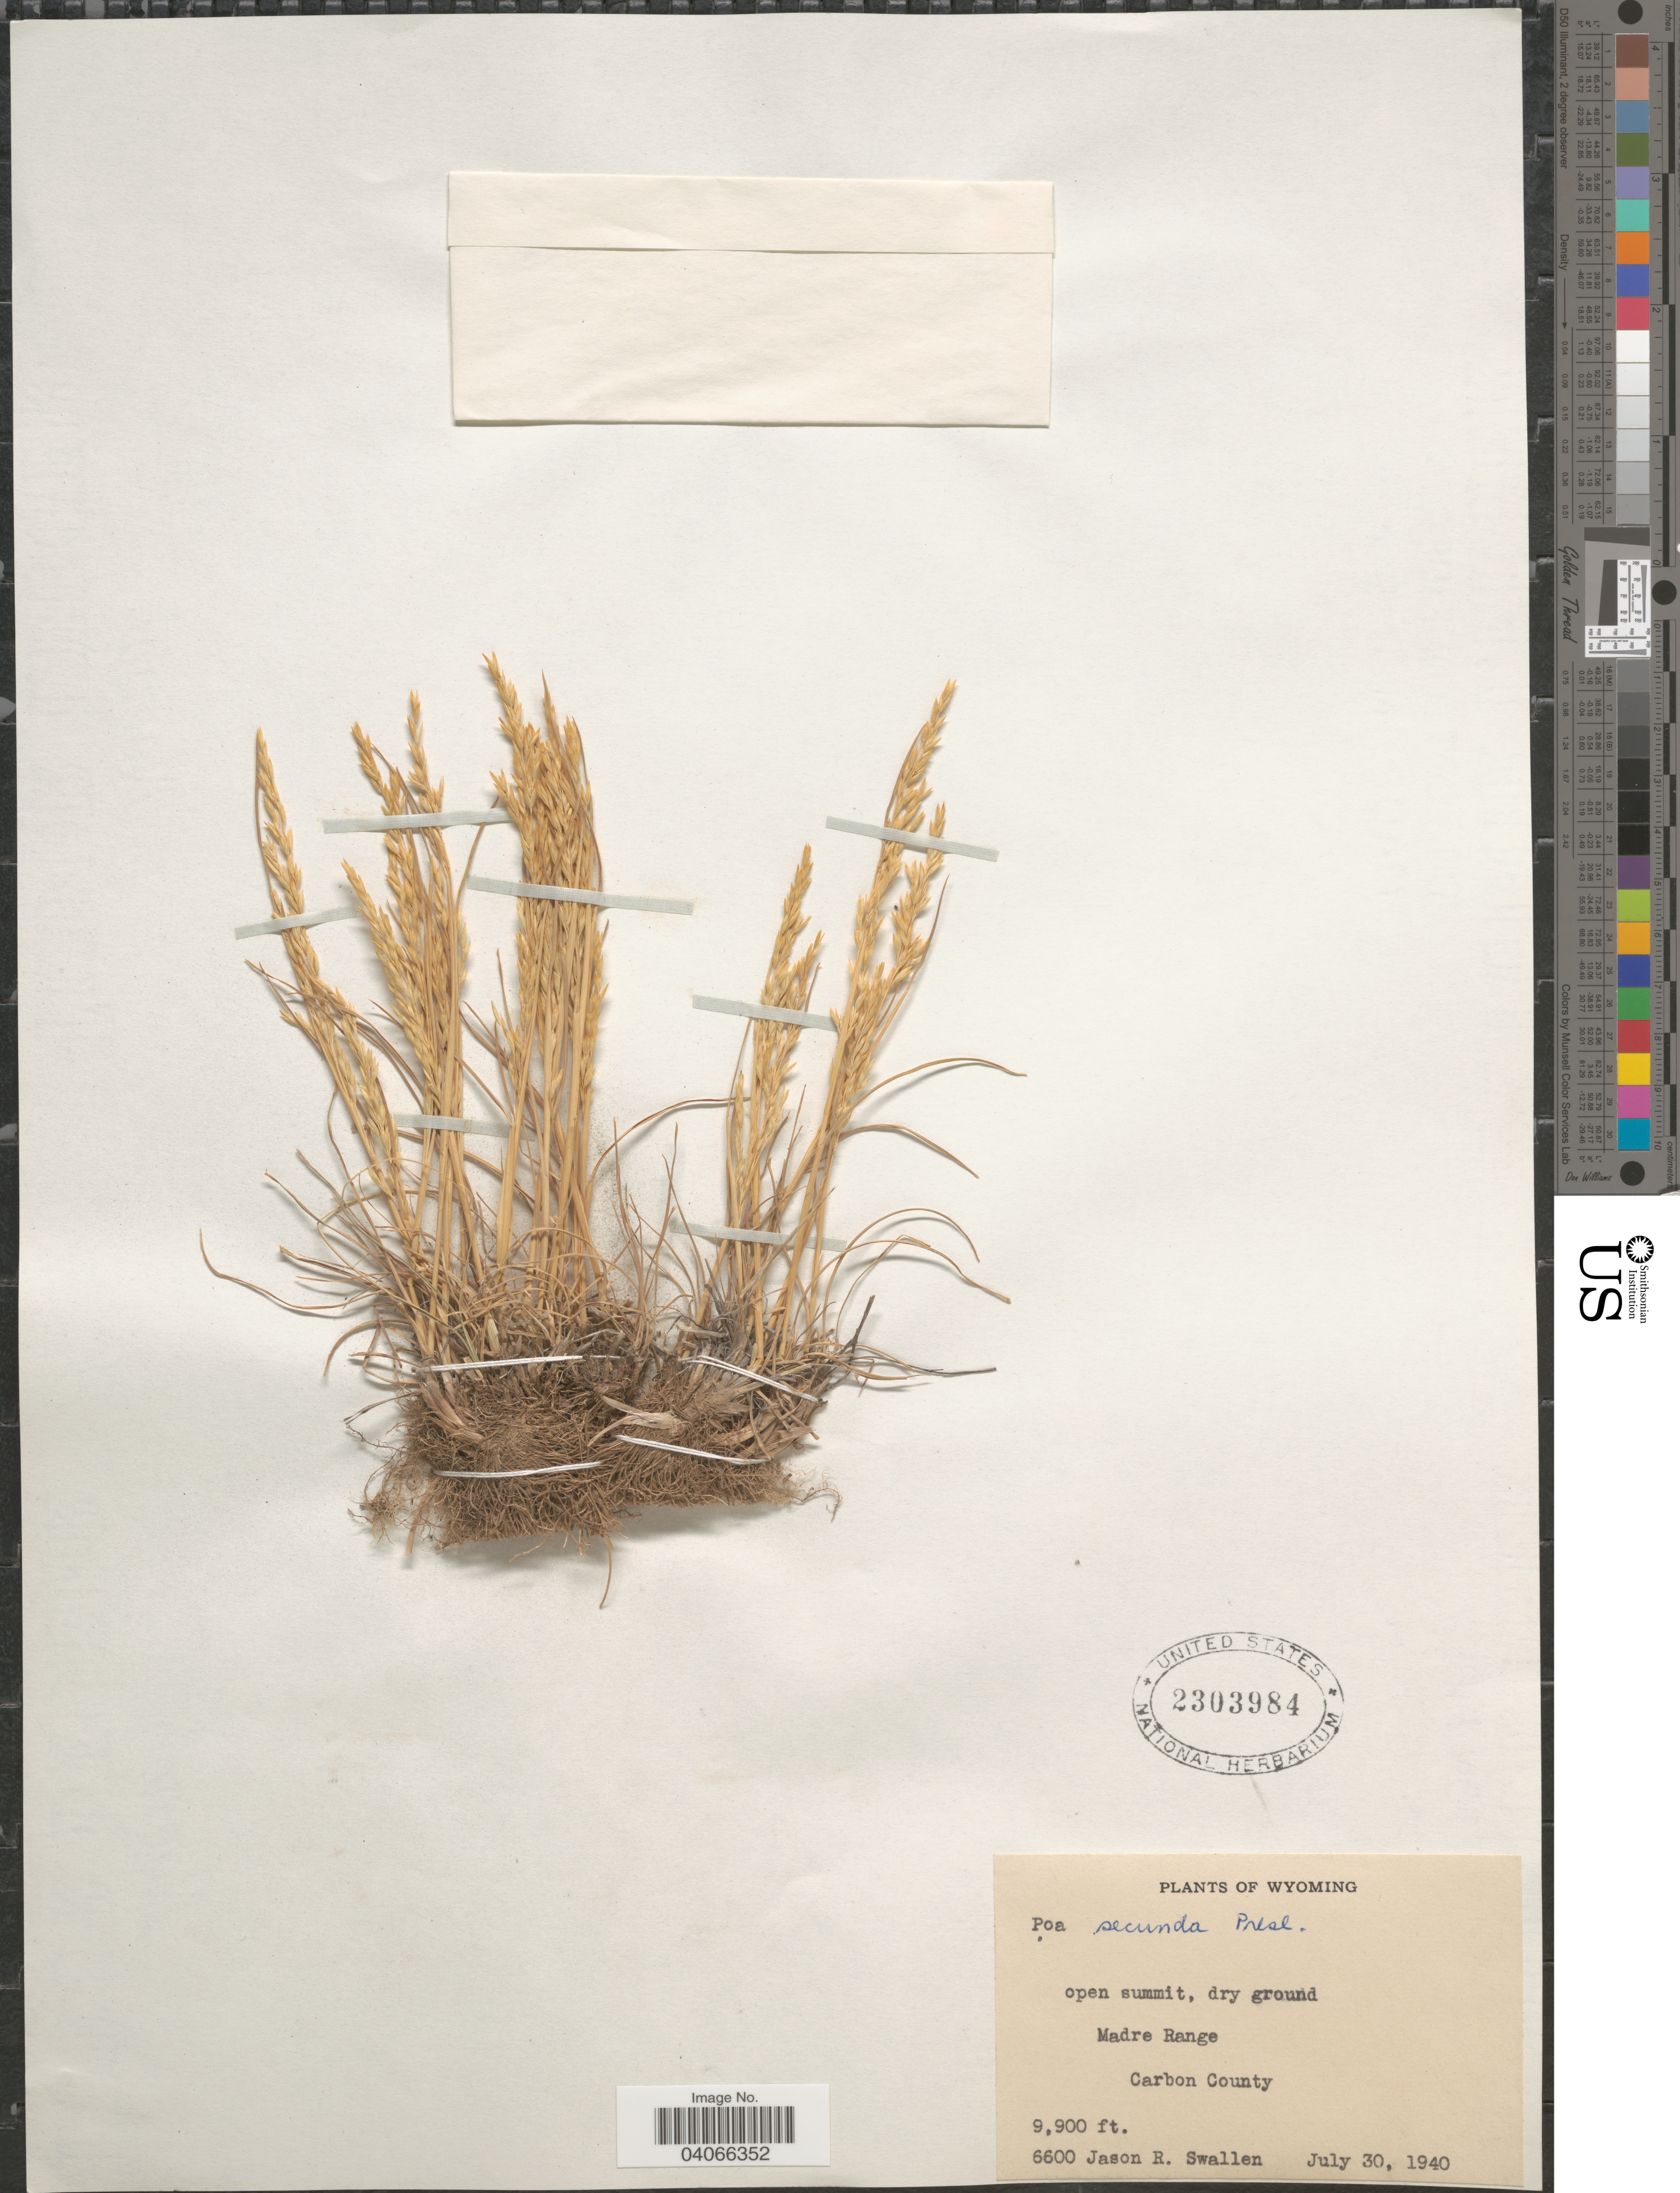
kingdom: Plantae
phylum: Tracheophyta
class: Liliopsida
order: Poales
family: Poaceae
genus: Poa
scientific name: Poa secunda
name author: J. Presl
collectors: J. R. Swallen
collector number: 6600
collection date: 1940-07-30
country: United States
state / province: Wyoming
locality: Open summit, dry ground. Madre Range. Carbon County.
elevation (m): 3018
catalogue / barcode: US 2303984